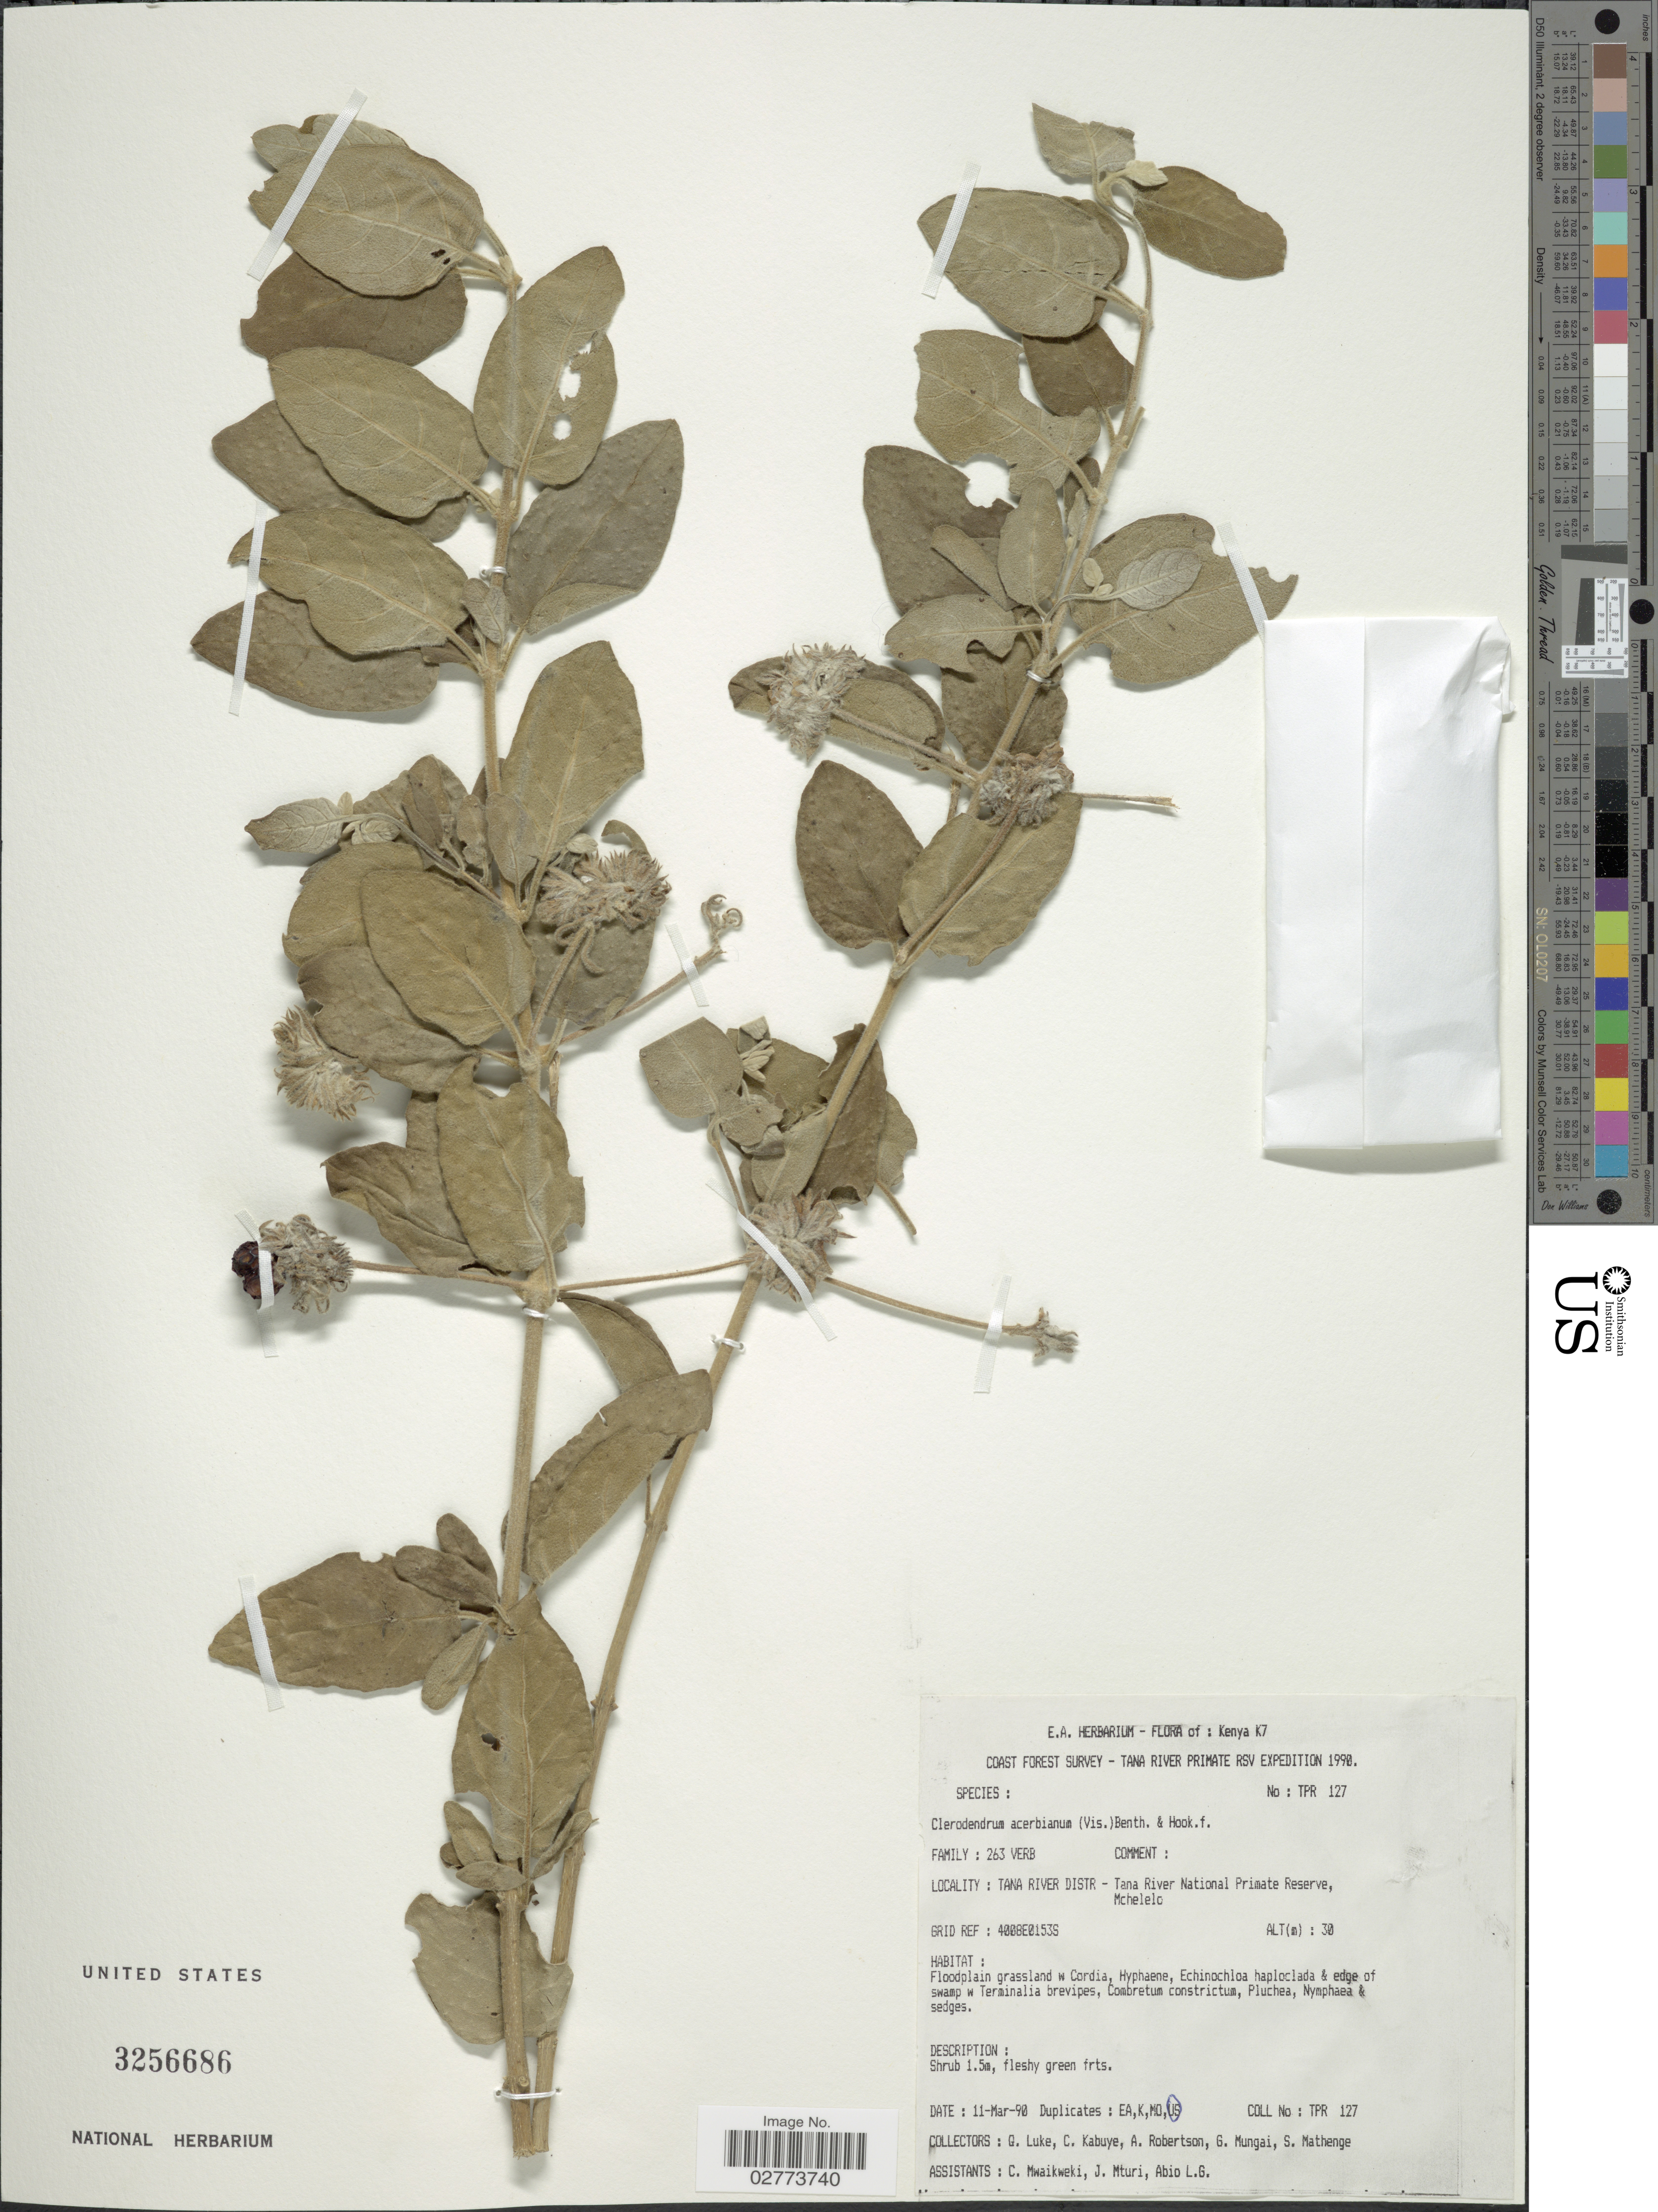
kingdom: Plantae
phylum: Tracheophyta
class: Magnoliopsida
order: Lamiales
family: Lamiaceae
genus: Clerodendrum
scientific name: Clerodendrum acerbianum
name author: (Vis.) Benth.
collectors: Q. Luke, C. Kabuye, A. Robertson, G. Mungai & et al.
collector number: TPR127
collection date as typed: Transcribed d/m/y: 11/3/90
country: Kenya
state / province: Tana River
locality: K7, Tana River Distr - Tana River National Primate Reserve, Mchelelo. Grid Ref: 4008E0153S.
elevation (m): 30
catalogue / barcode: US 3256686